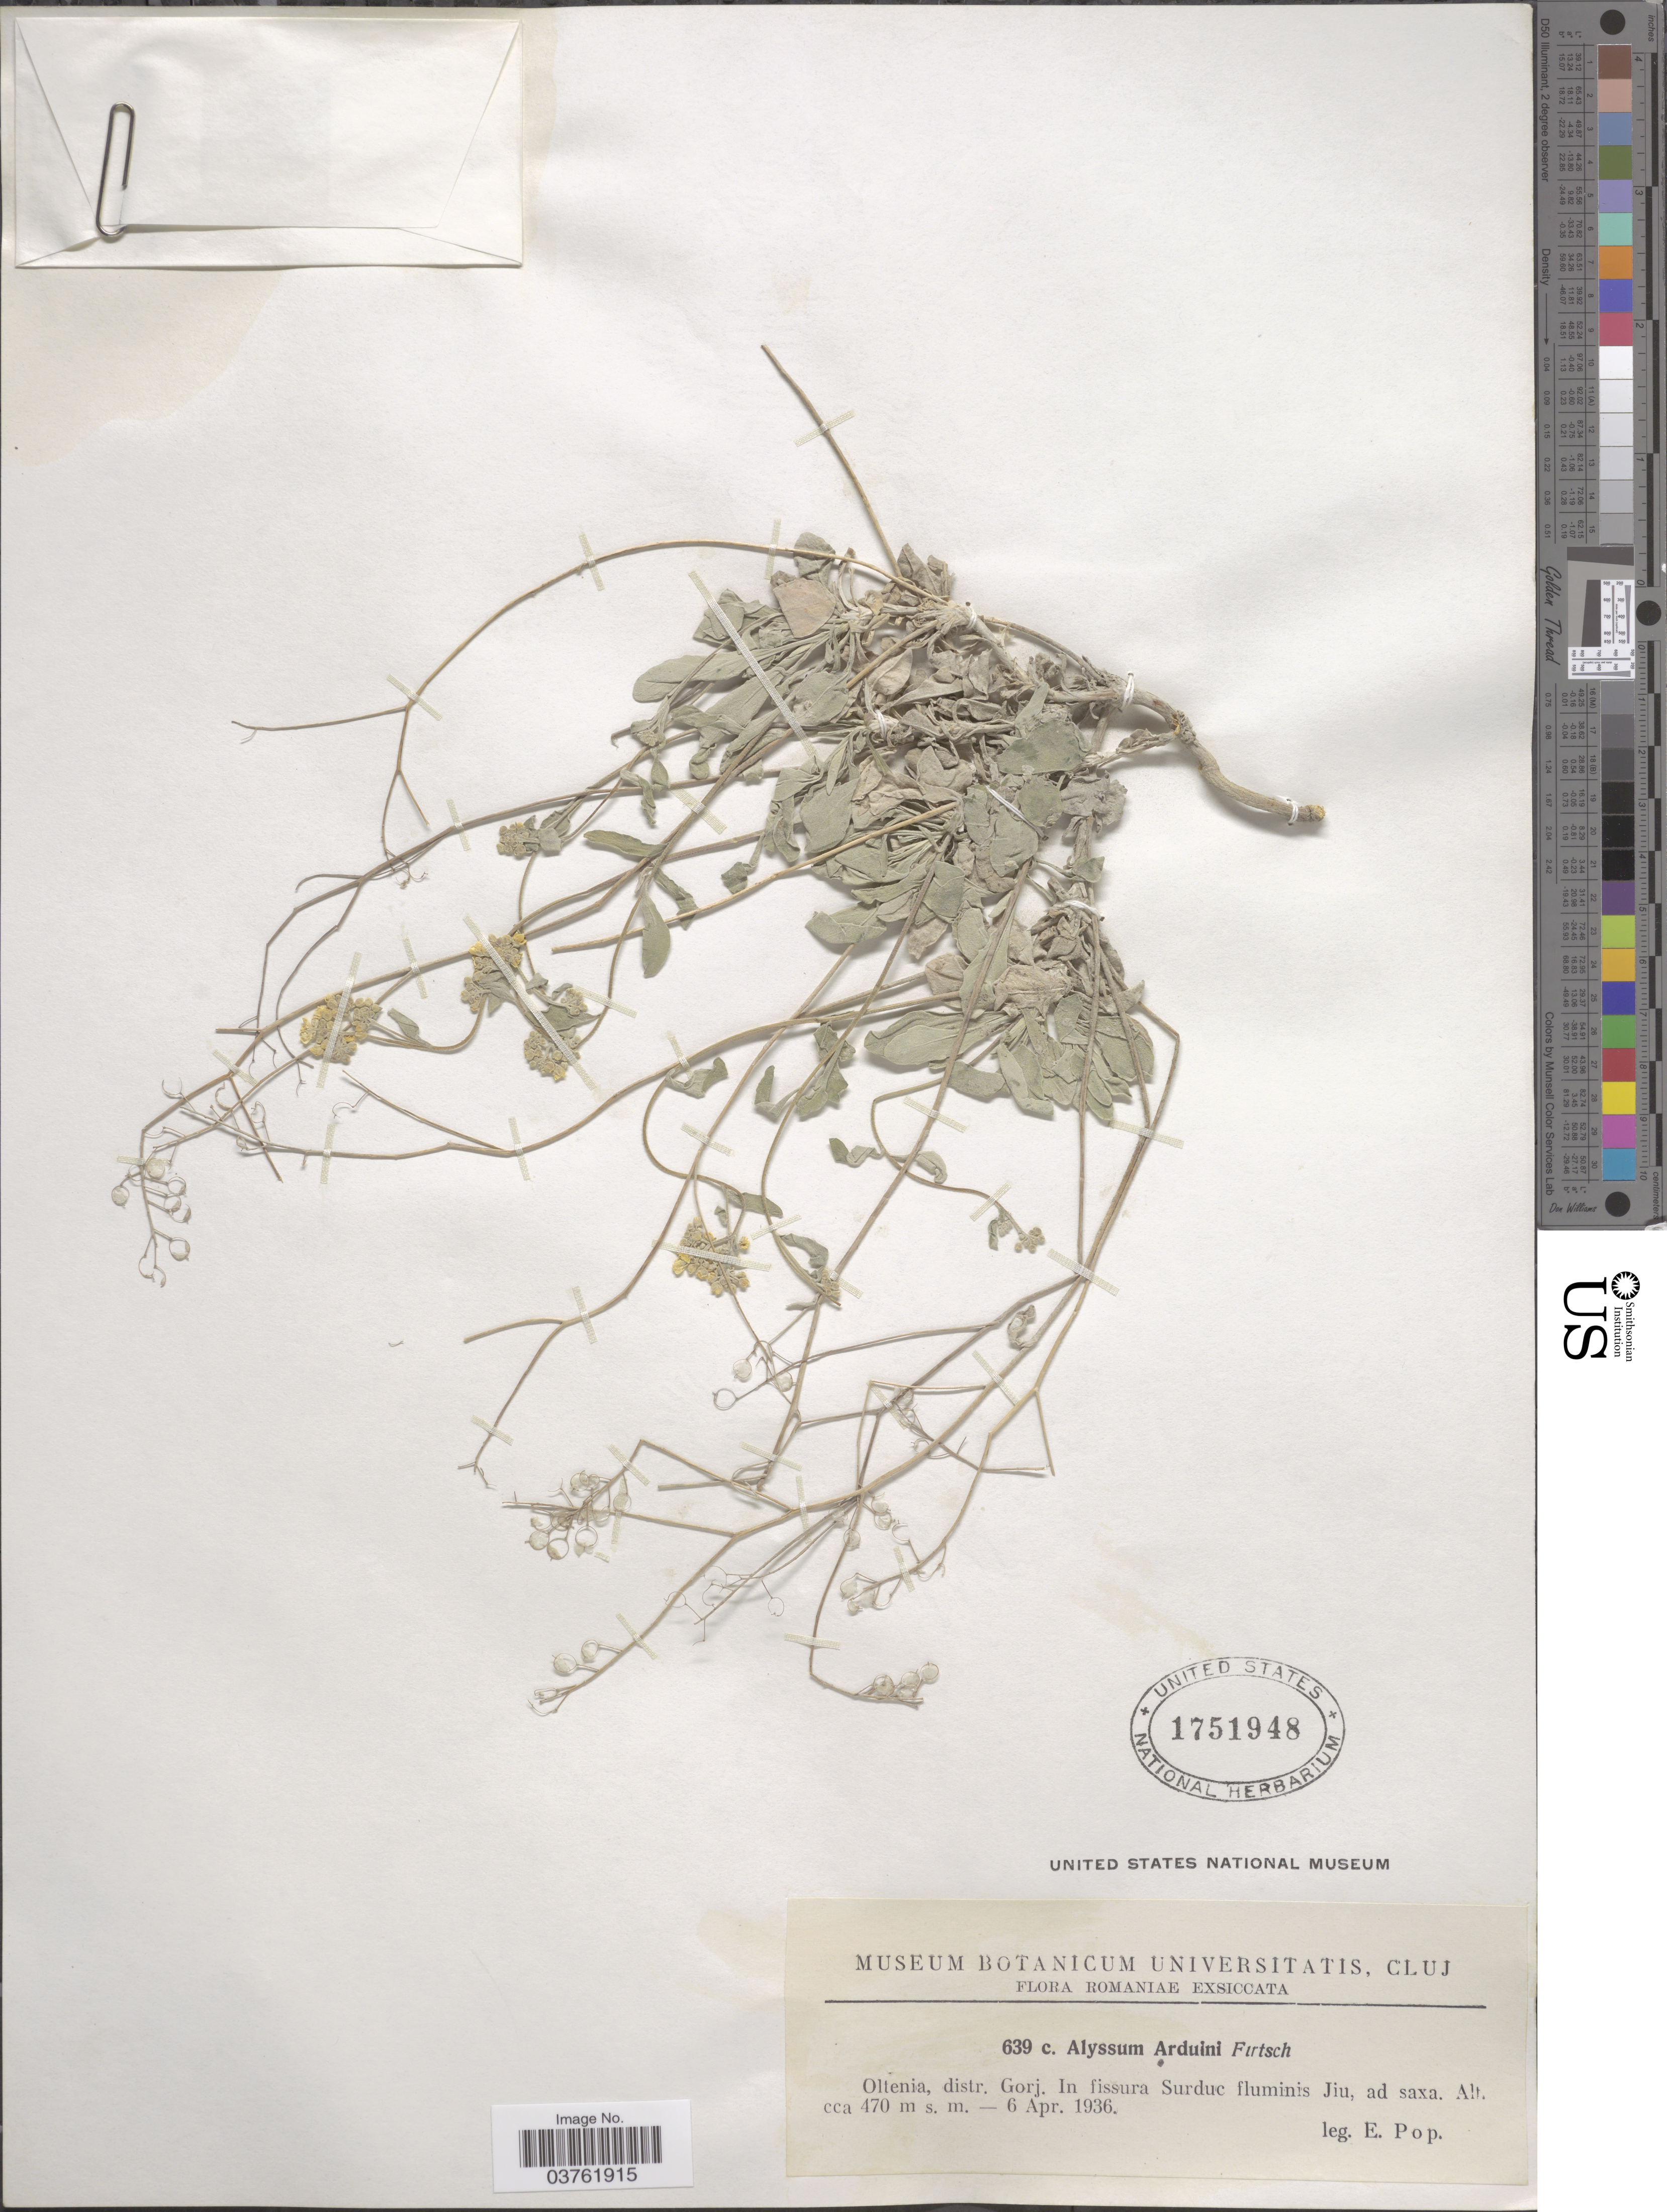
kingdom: Plantae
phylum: Tracheophyta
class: Magnoliopsida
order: Brassicales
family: Brassicaceae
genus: Alyssum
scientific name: Alyssum arduinii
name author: Fritsch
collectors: E. Pop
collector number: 639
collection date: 1936-04-06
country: Romania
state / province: Gorj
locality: Romaniae. Oltenia, distr. Gorj. In fissura Surduc fluminis Jiu, ad saxa.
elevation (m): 470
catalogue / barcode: US 1751948